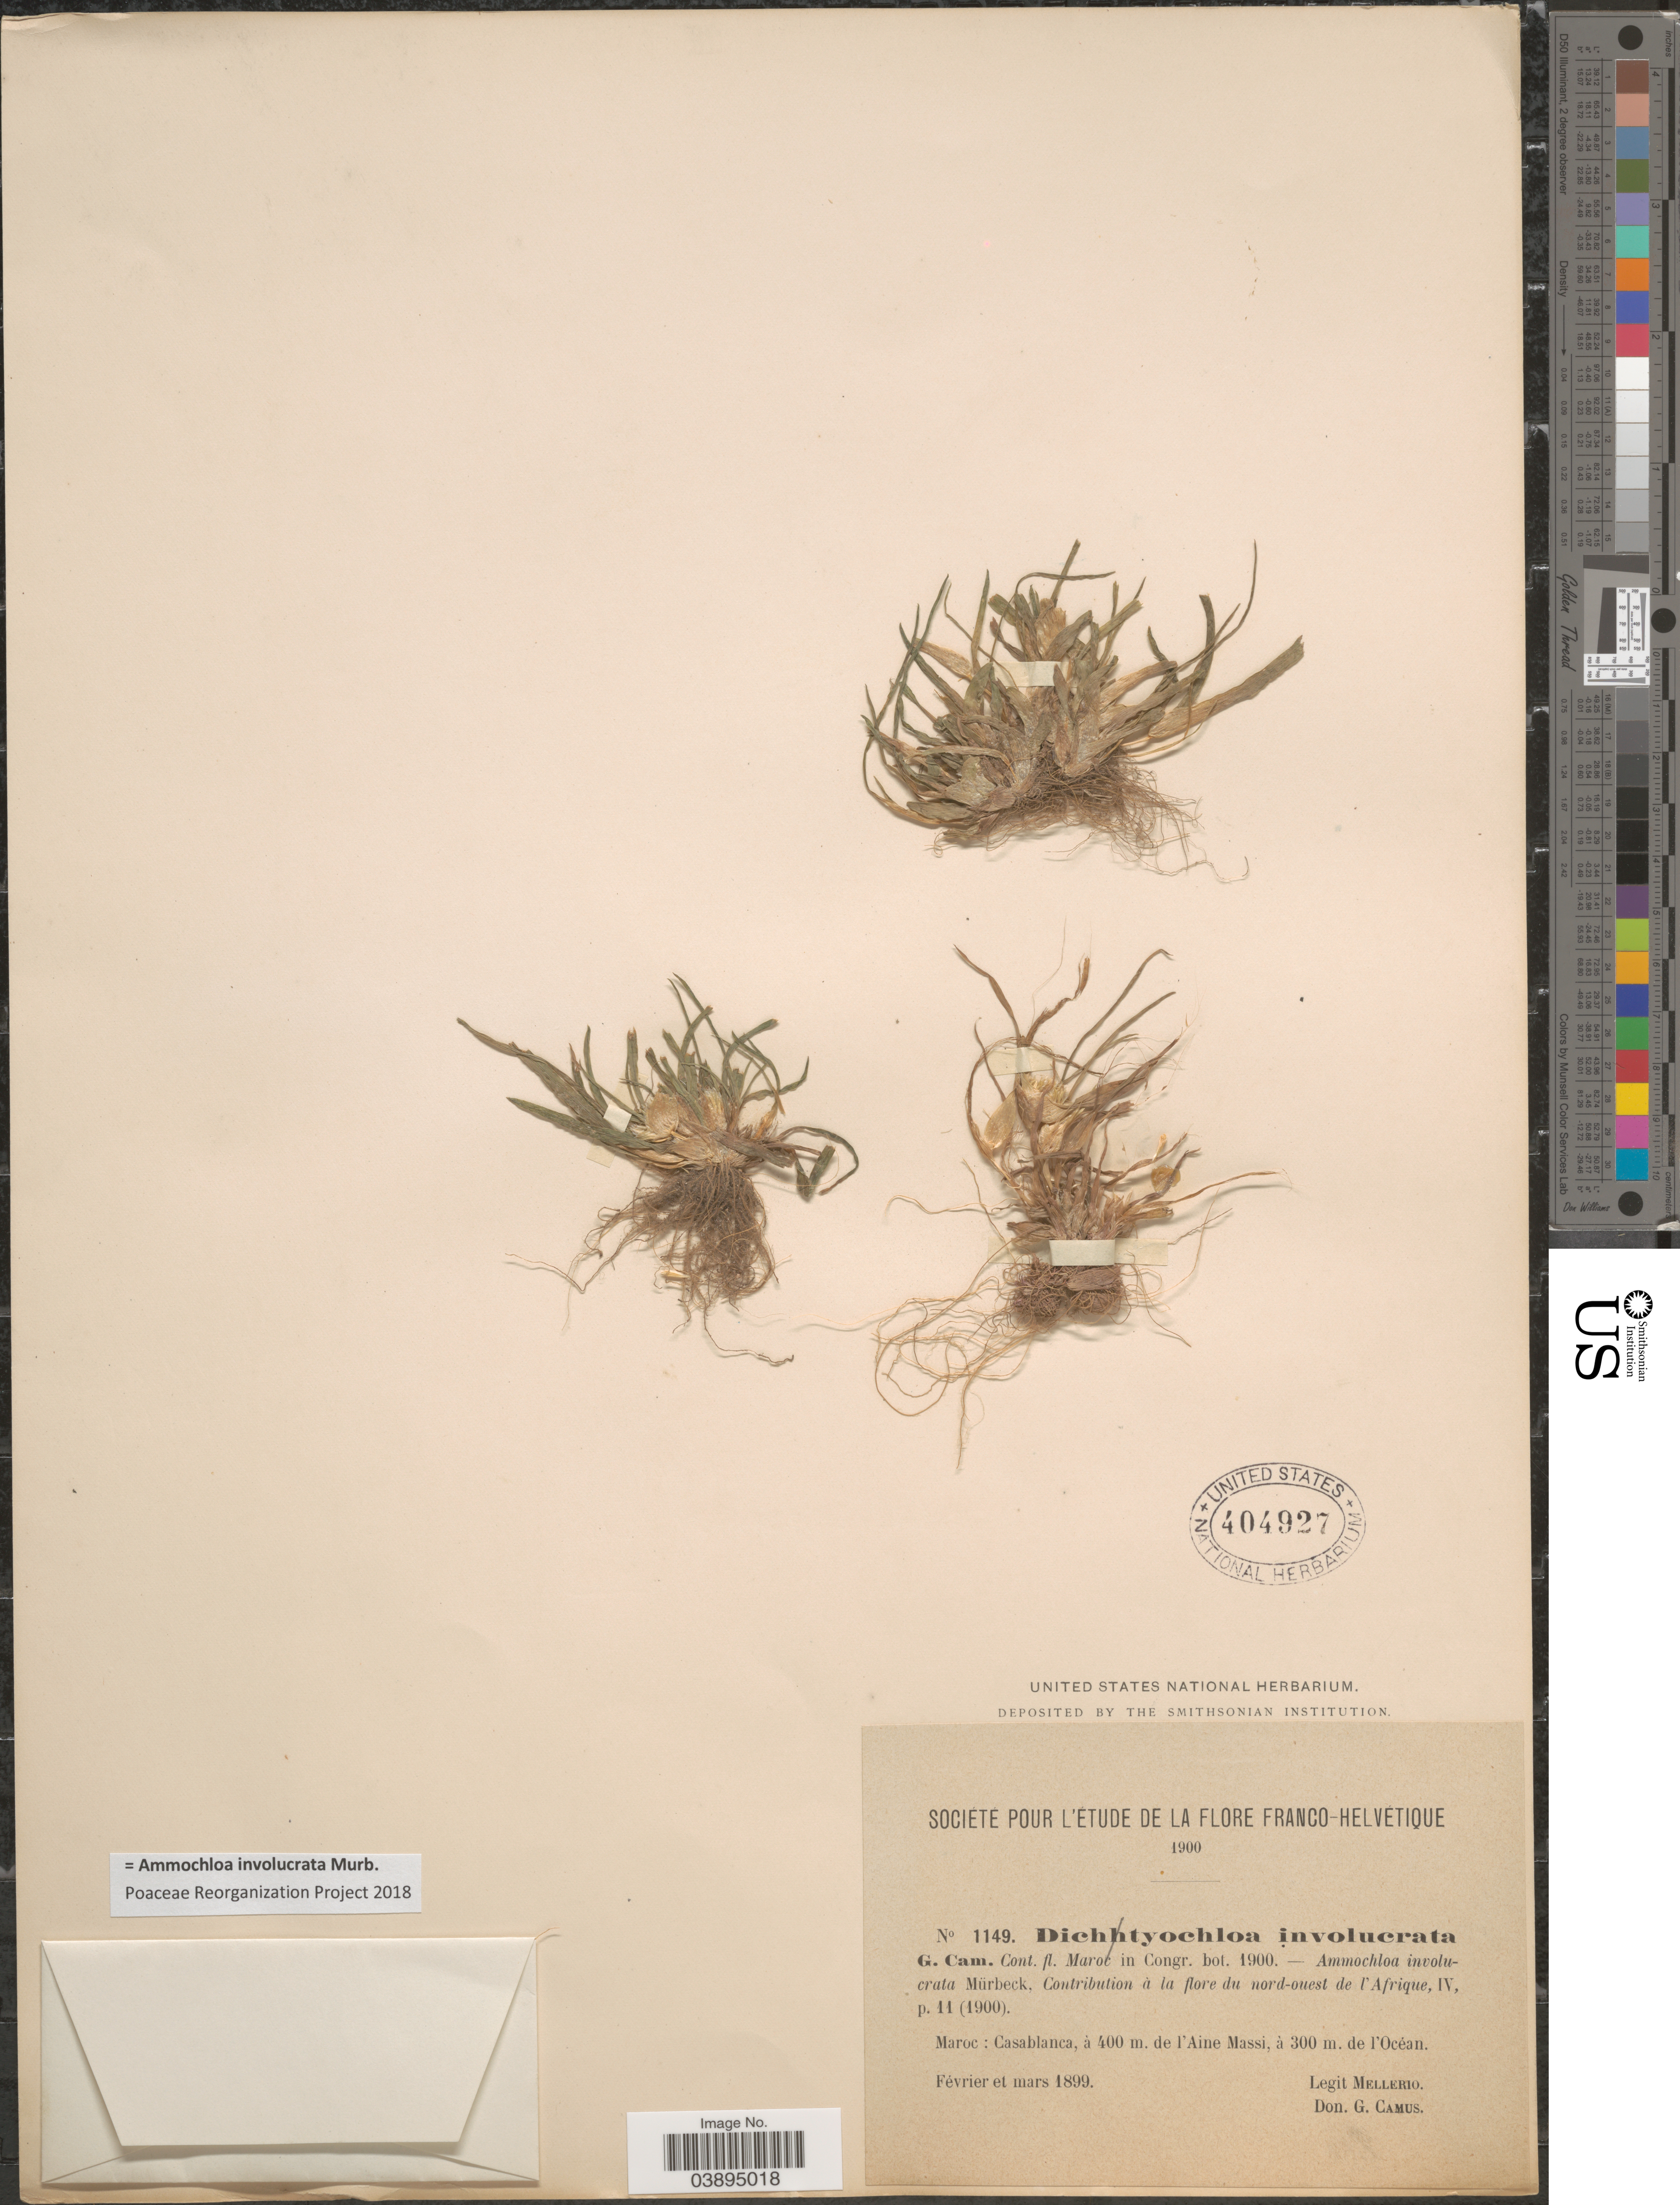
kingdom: Plantae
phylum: Tracheophyta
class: Liliopsida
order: Poales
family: Poaceae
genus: Ammochloa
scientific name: Ammochloa involucrata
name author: Murb.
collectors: Mellerio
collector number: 1149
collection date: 1899-02/1899-03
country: Morocco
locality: Franco-Helvetique. Maroc: Casablanca, de l'Aine Massi de l' Océan.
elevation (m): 300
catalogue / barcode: US 404927